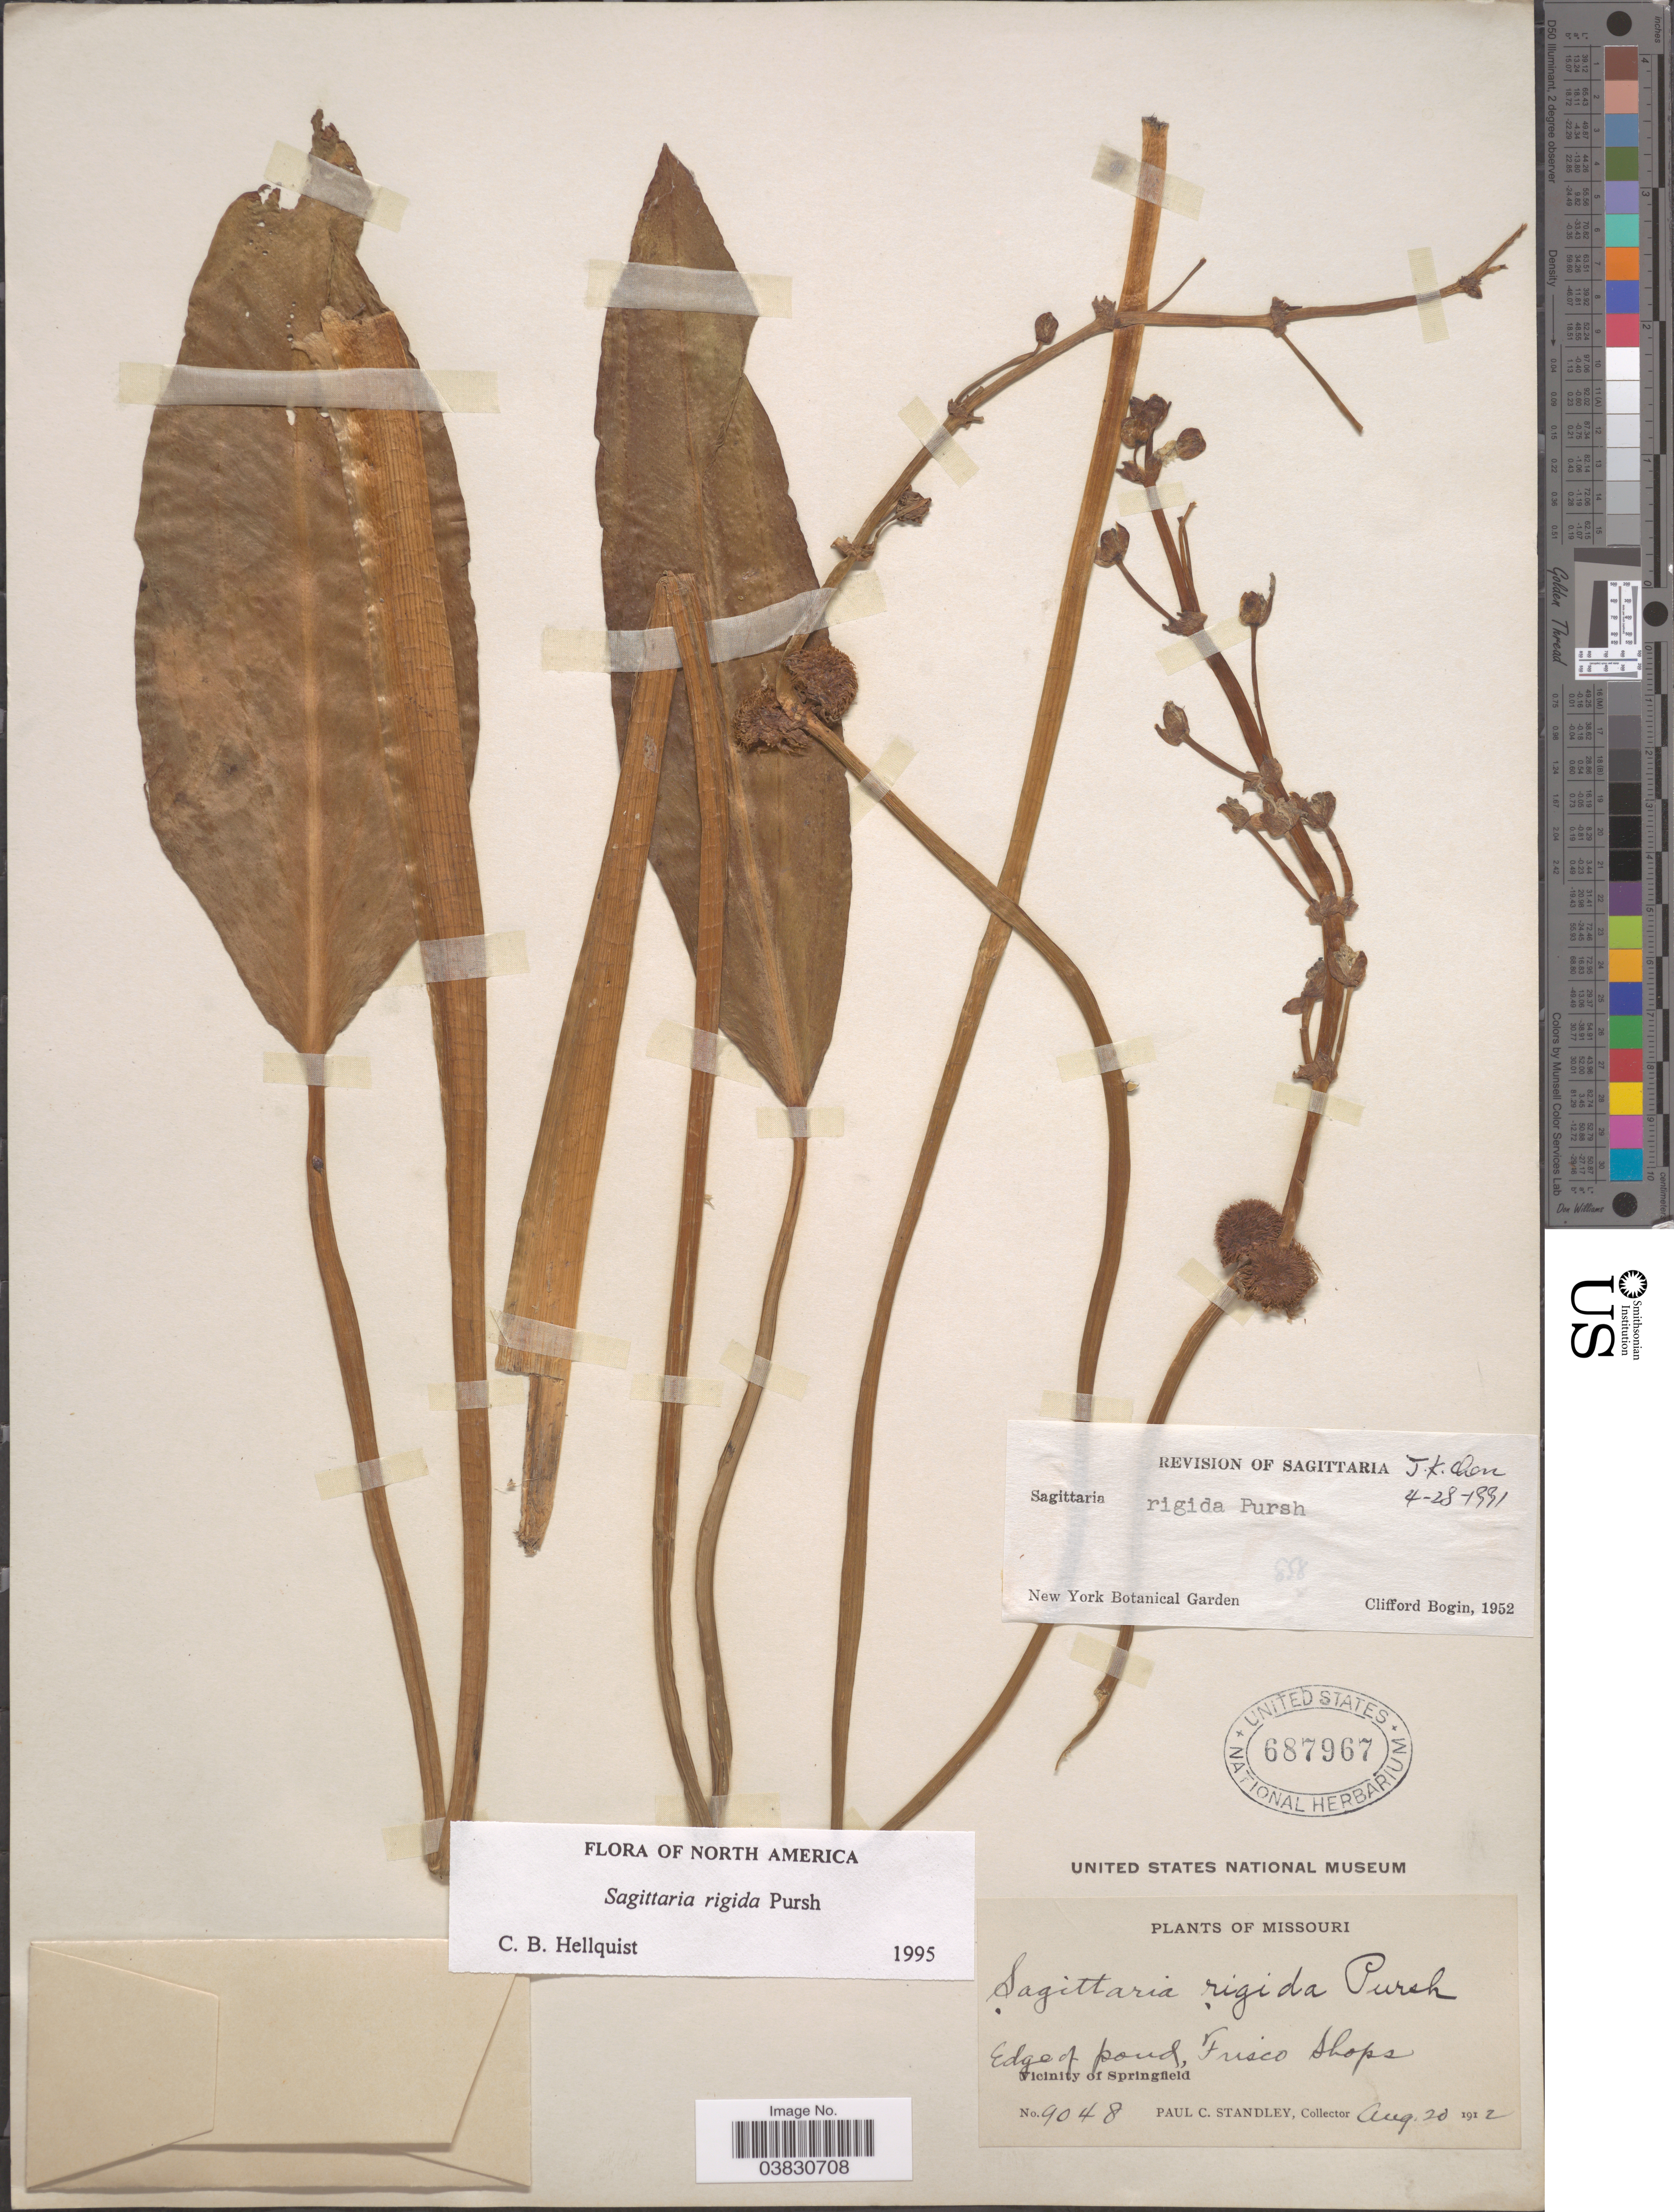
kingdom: Plantae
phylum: Tracheophyta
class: Liliopsida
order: Alismatales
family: Alismataceae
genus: Sagittaria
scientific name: Sagittaria rigida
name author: Pursh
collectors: P. C. Standley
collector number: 9048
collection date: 1912-08-20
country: United States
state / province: Missouri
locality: Edge of pond, Frisco Shops. Vicinity of Springfield.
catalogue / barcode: US 687967